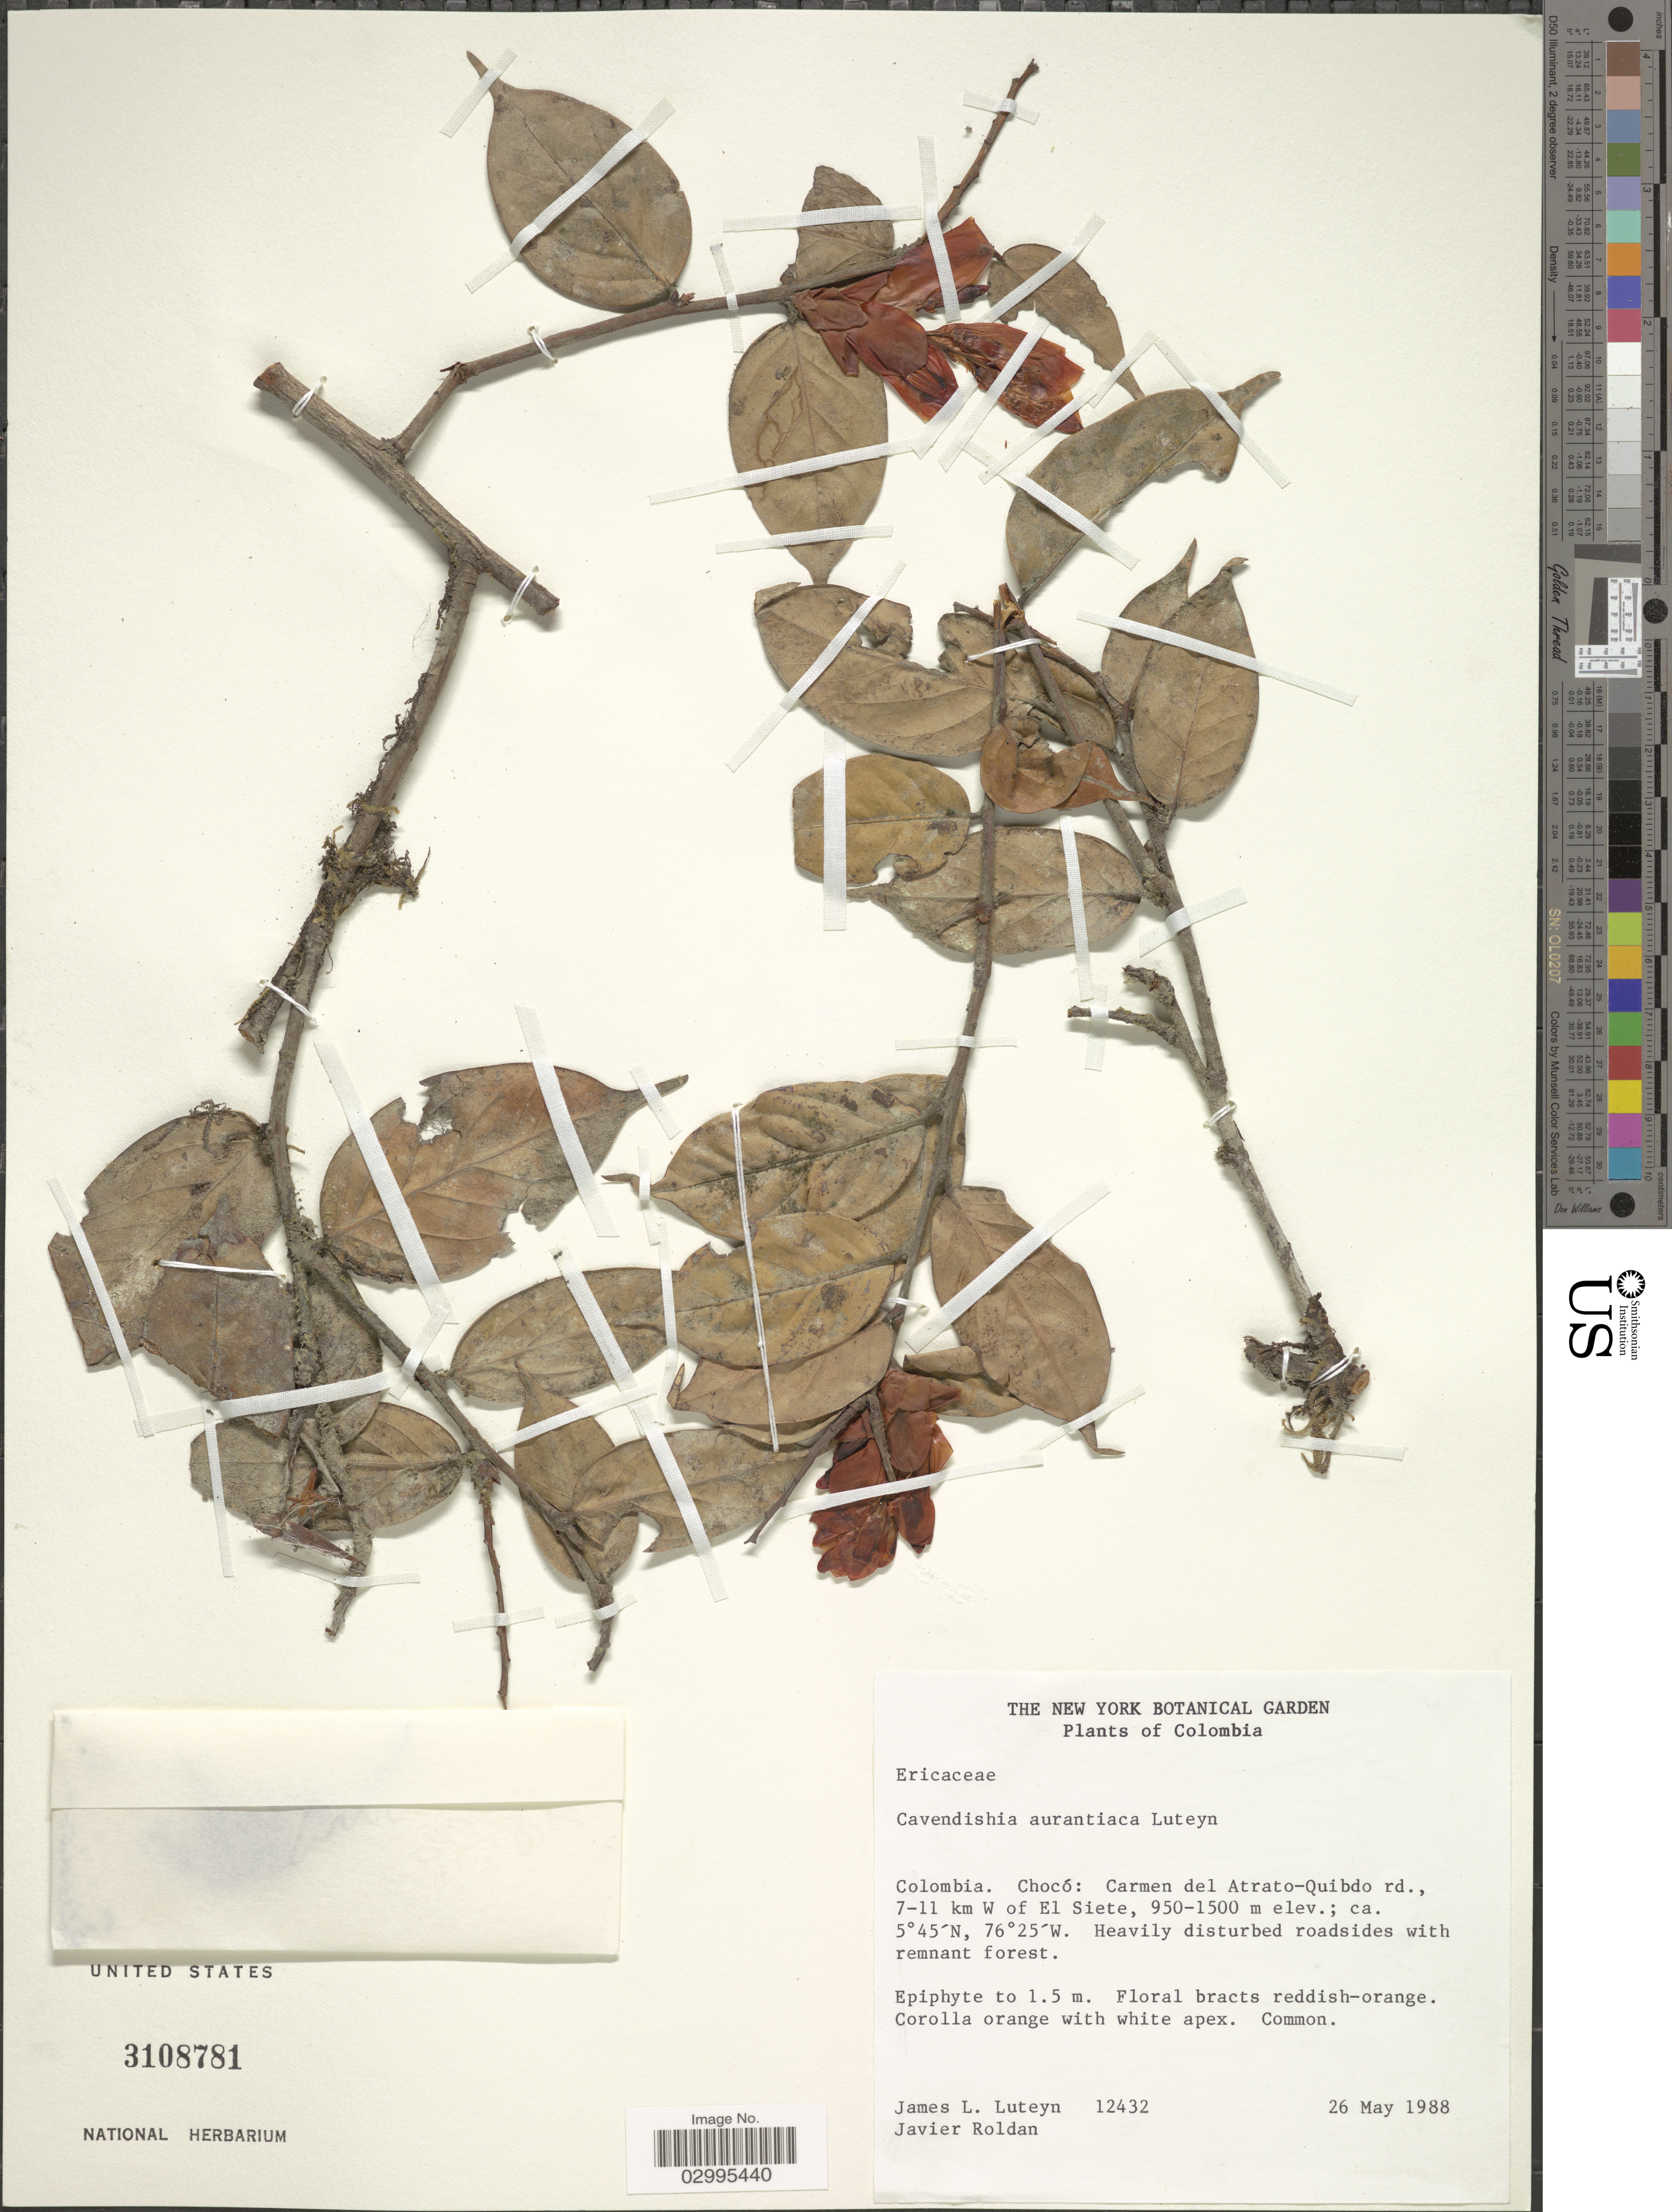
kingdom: Plantae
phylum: Tracheophyta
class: Magnoliopsida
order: Ericales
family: Ericaceae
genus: Cavendishia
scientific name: Cavendishia aurantiaca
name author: Luteyn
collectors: J. Luteyn & J. Roldan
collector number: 12432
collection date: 1988-05-26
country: Colombia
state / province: Chocó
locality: Carmen del Atrato-QUibdo rd., 7-11 km W of El Siete.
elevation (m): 950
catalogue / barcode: US 3108781